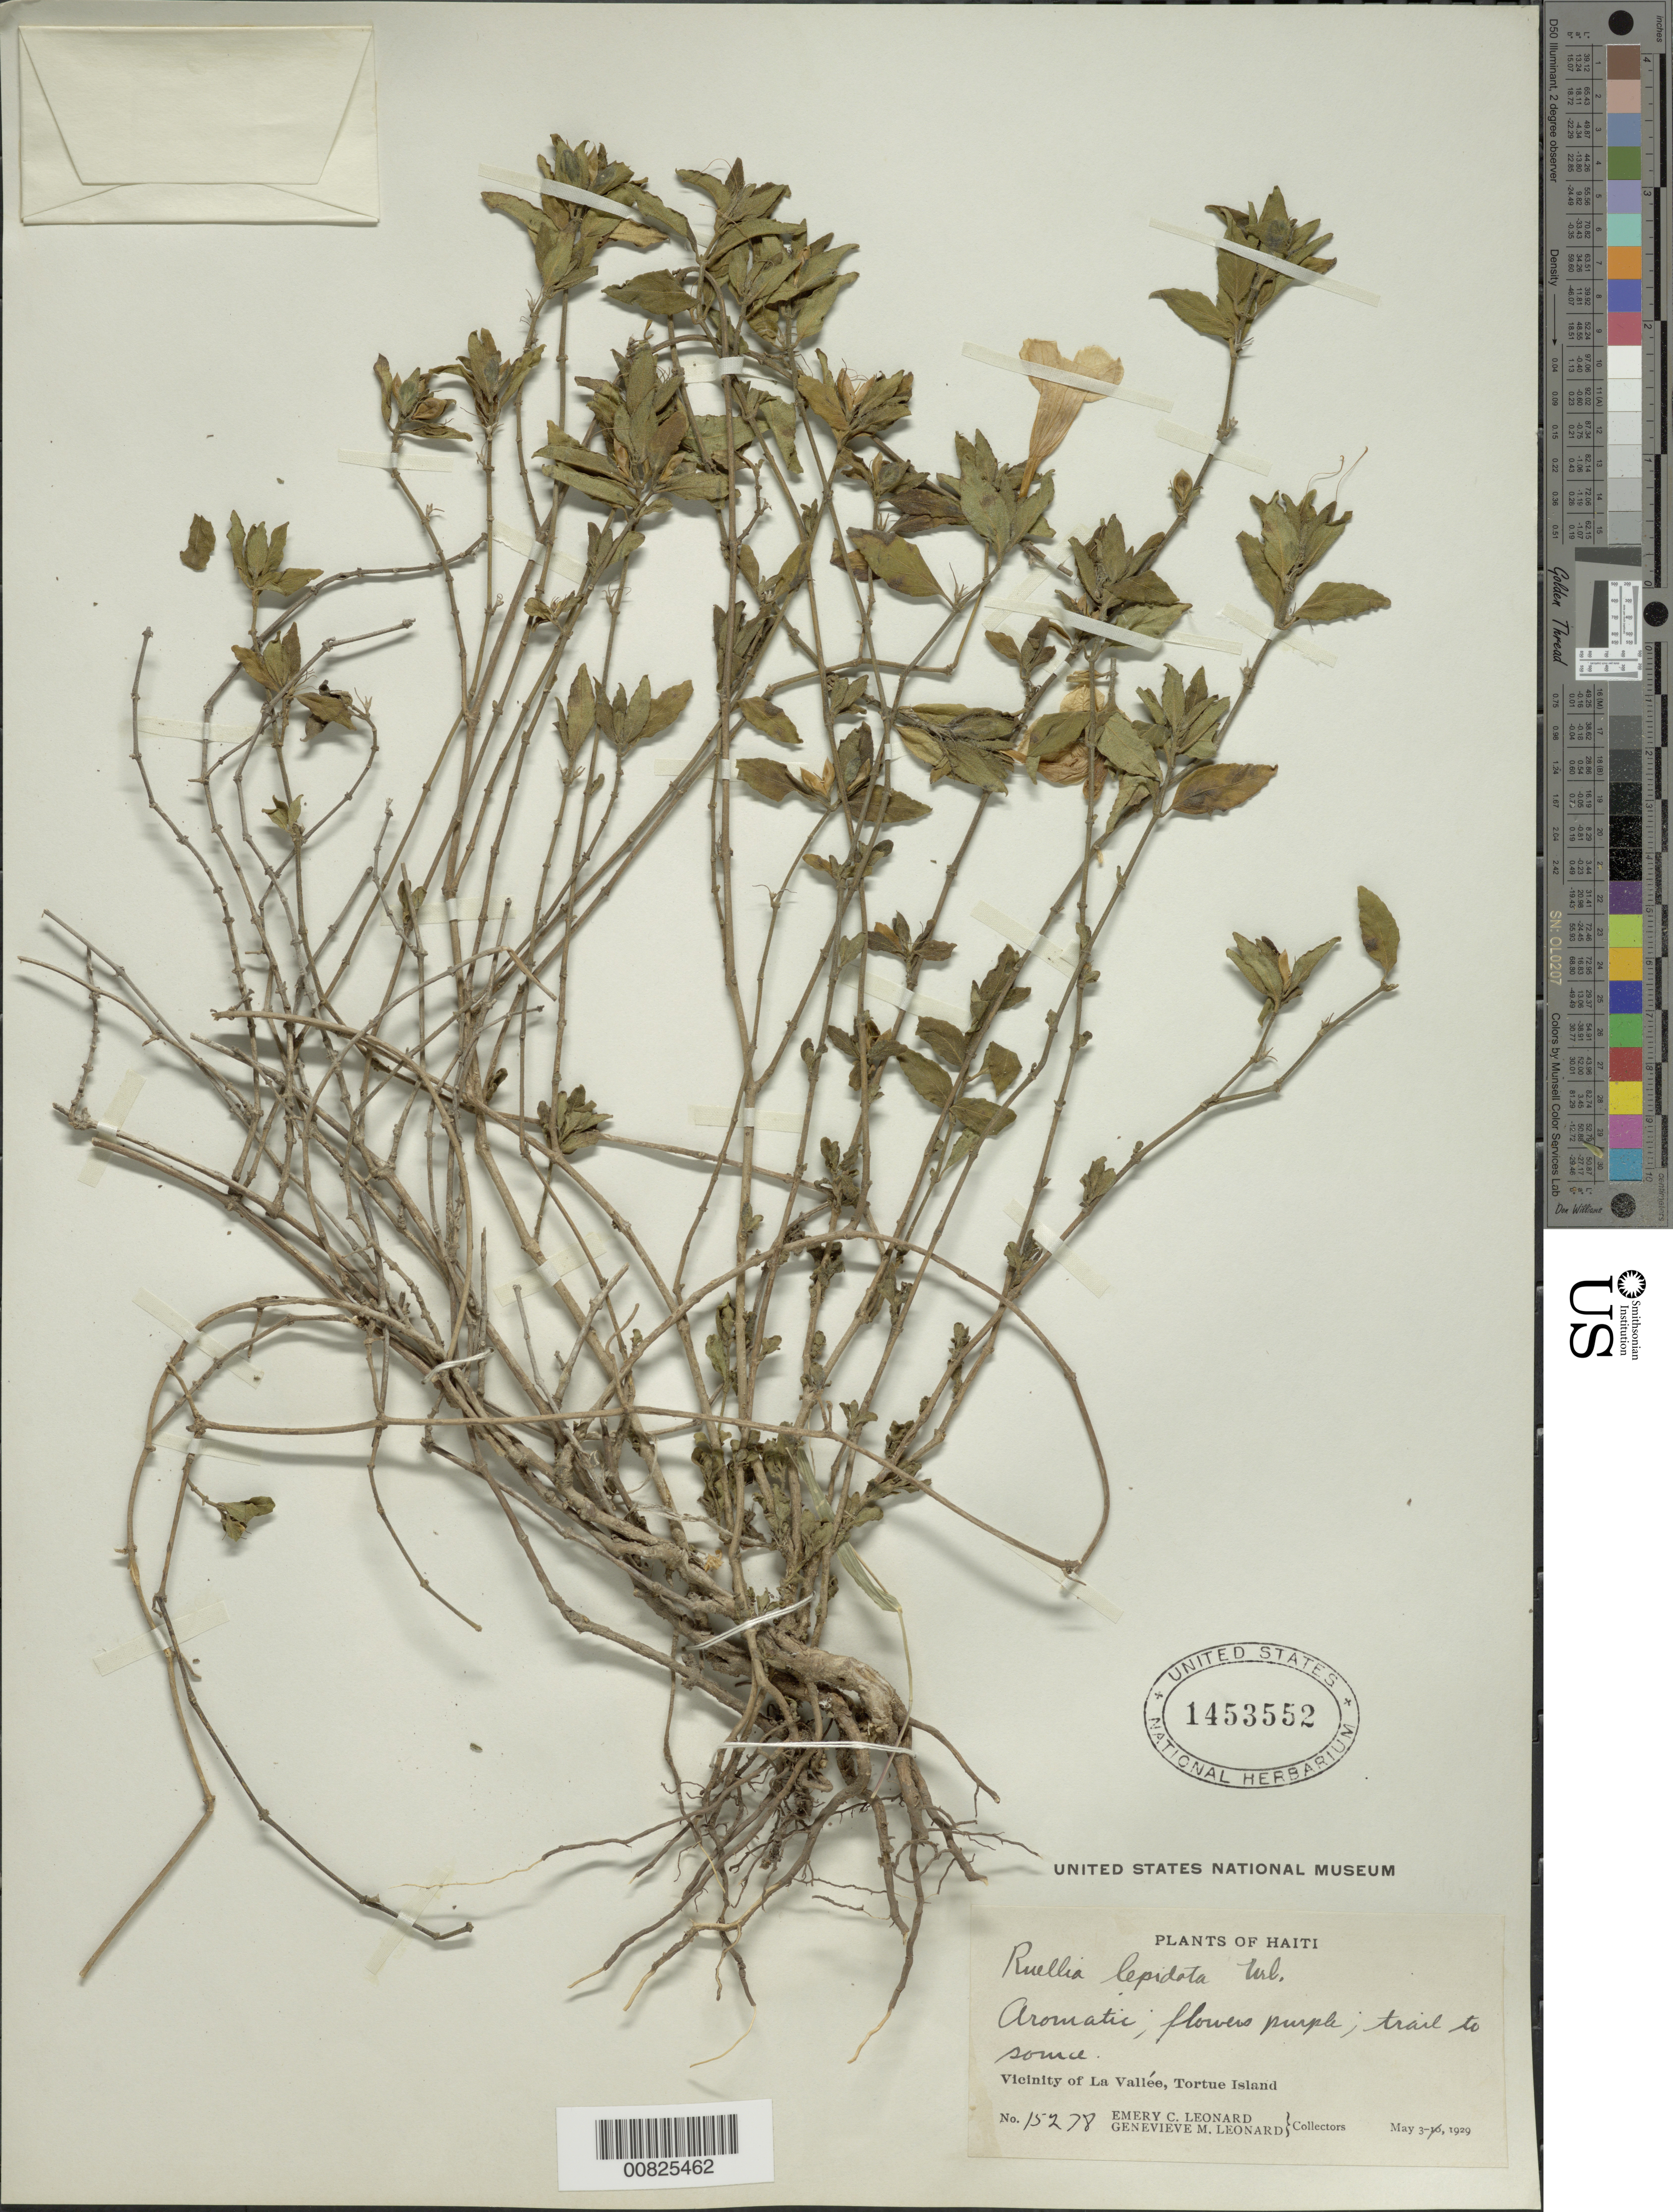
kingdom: Plantae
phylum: Tracheophyta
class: Magnoliopsida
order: Lamiales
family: Acanthaceae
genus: Ruellia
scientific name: Ruellia lepidota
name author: Urb.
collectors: E. C. Leonard & G. M. Leonard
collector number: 15278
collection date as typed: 03 May 1929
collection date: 1929-05-03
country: Haiti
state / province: Nord-Ouest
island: Île de la Tortue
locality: Vicinity of La Vallée, trail to source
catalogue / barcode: US 1453552